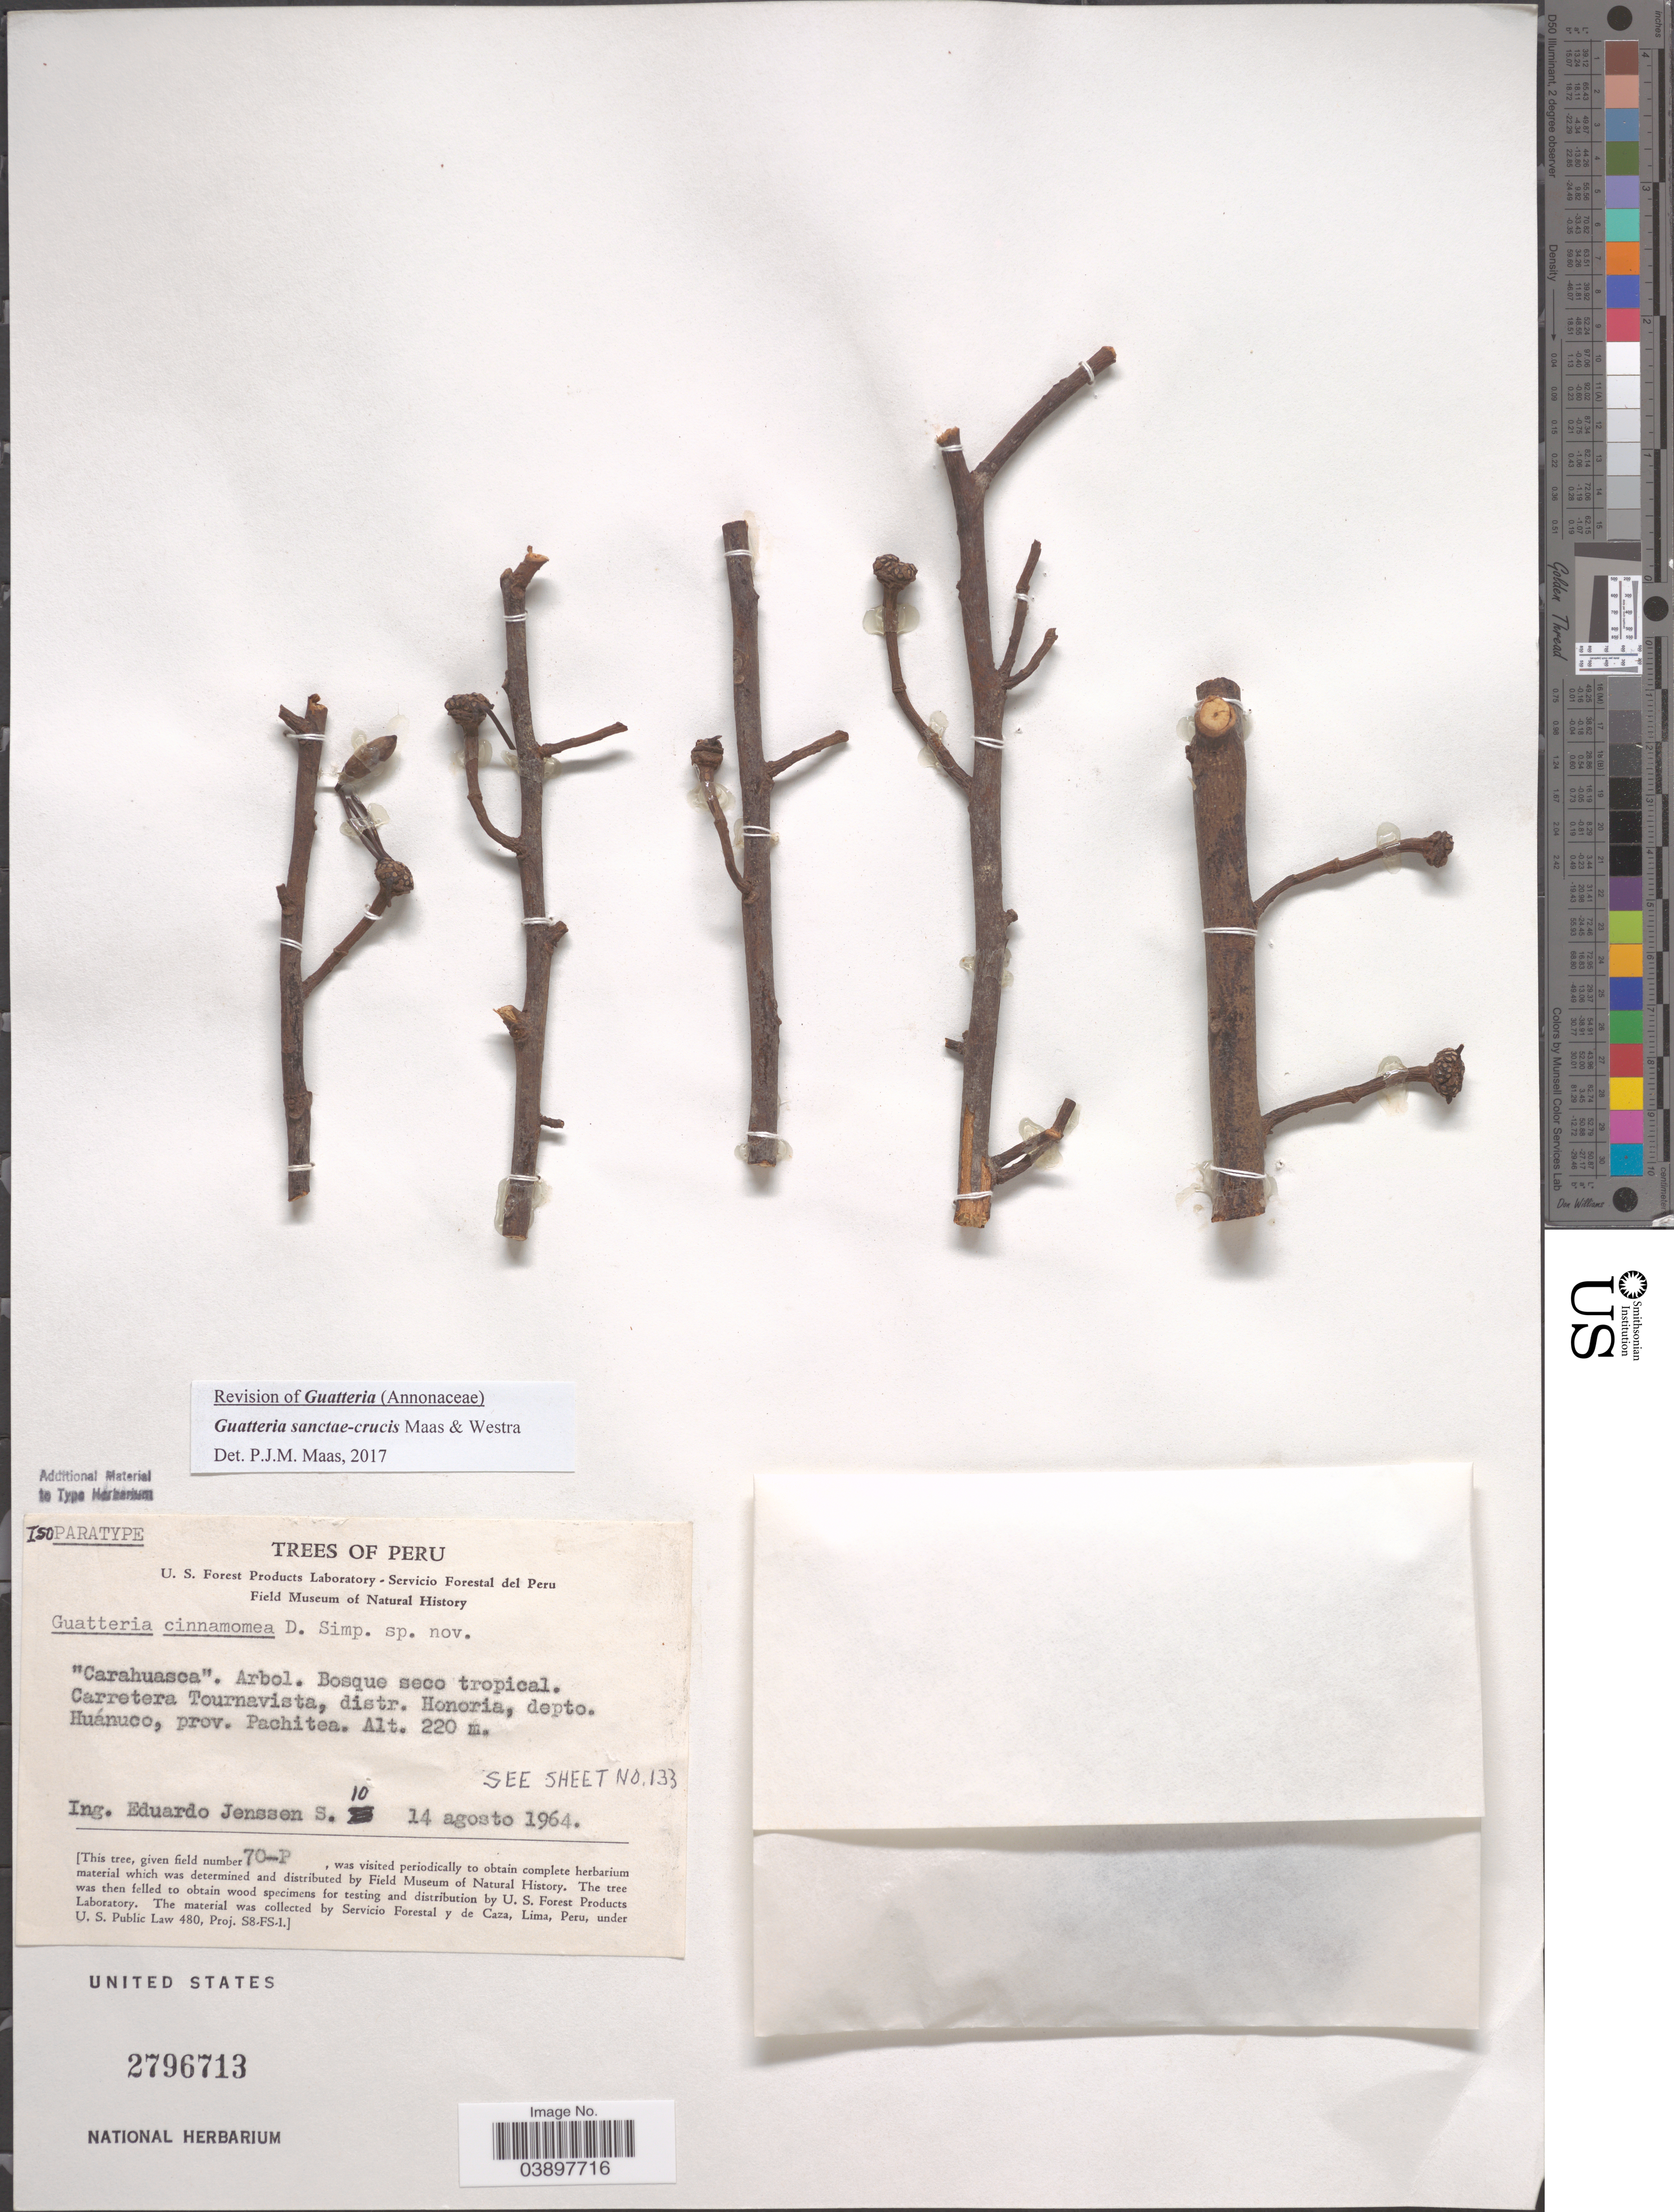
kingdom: Plantae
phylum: Tracheophyta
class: Magnoliopsida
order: Magnoliales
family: Annonaceae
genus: Guatteria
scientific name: Guatteria sanctae-crucis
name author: Maas & Westra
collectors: E. Jenssen S.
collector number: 10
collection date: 1964-08-14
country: Peru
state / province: Huánuco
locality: Carretera Tournavista, distr. Honoria, depto. Huánuco, prov. Pachitea.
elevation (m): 220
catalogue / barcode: US 2796713